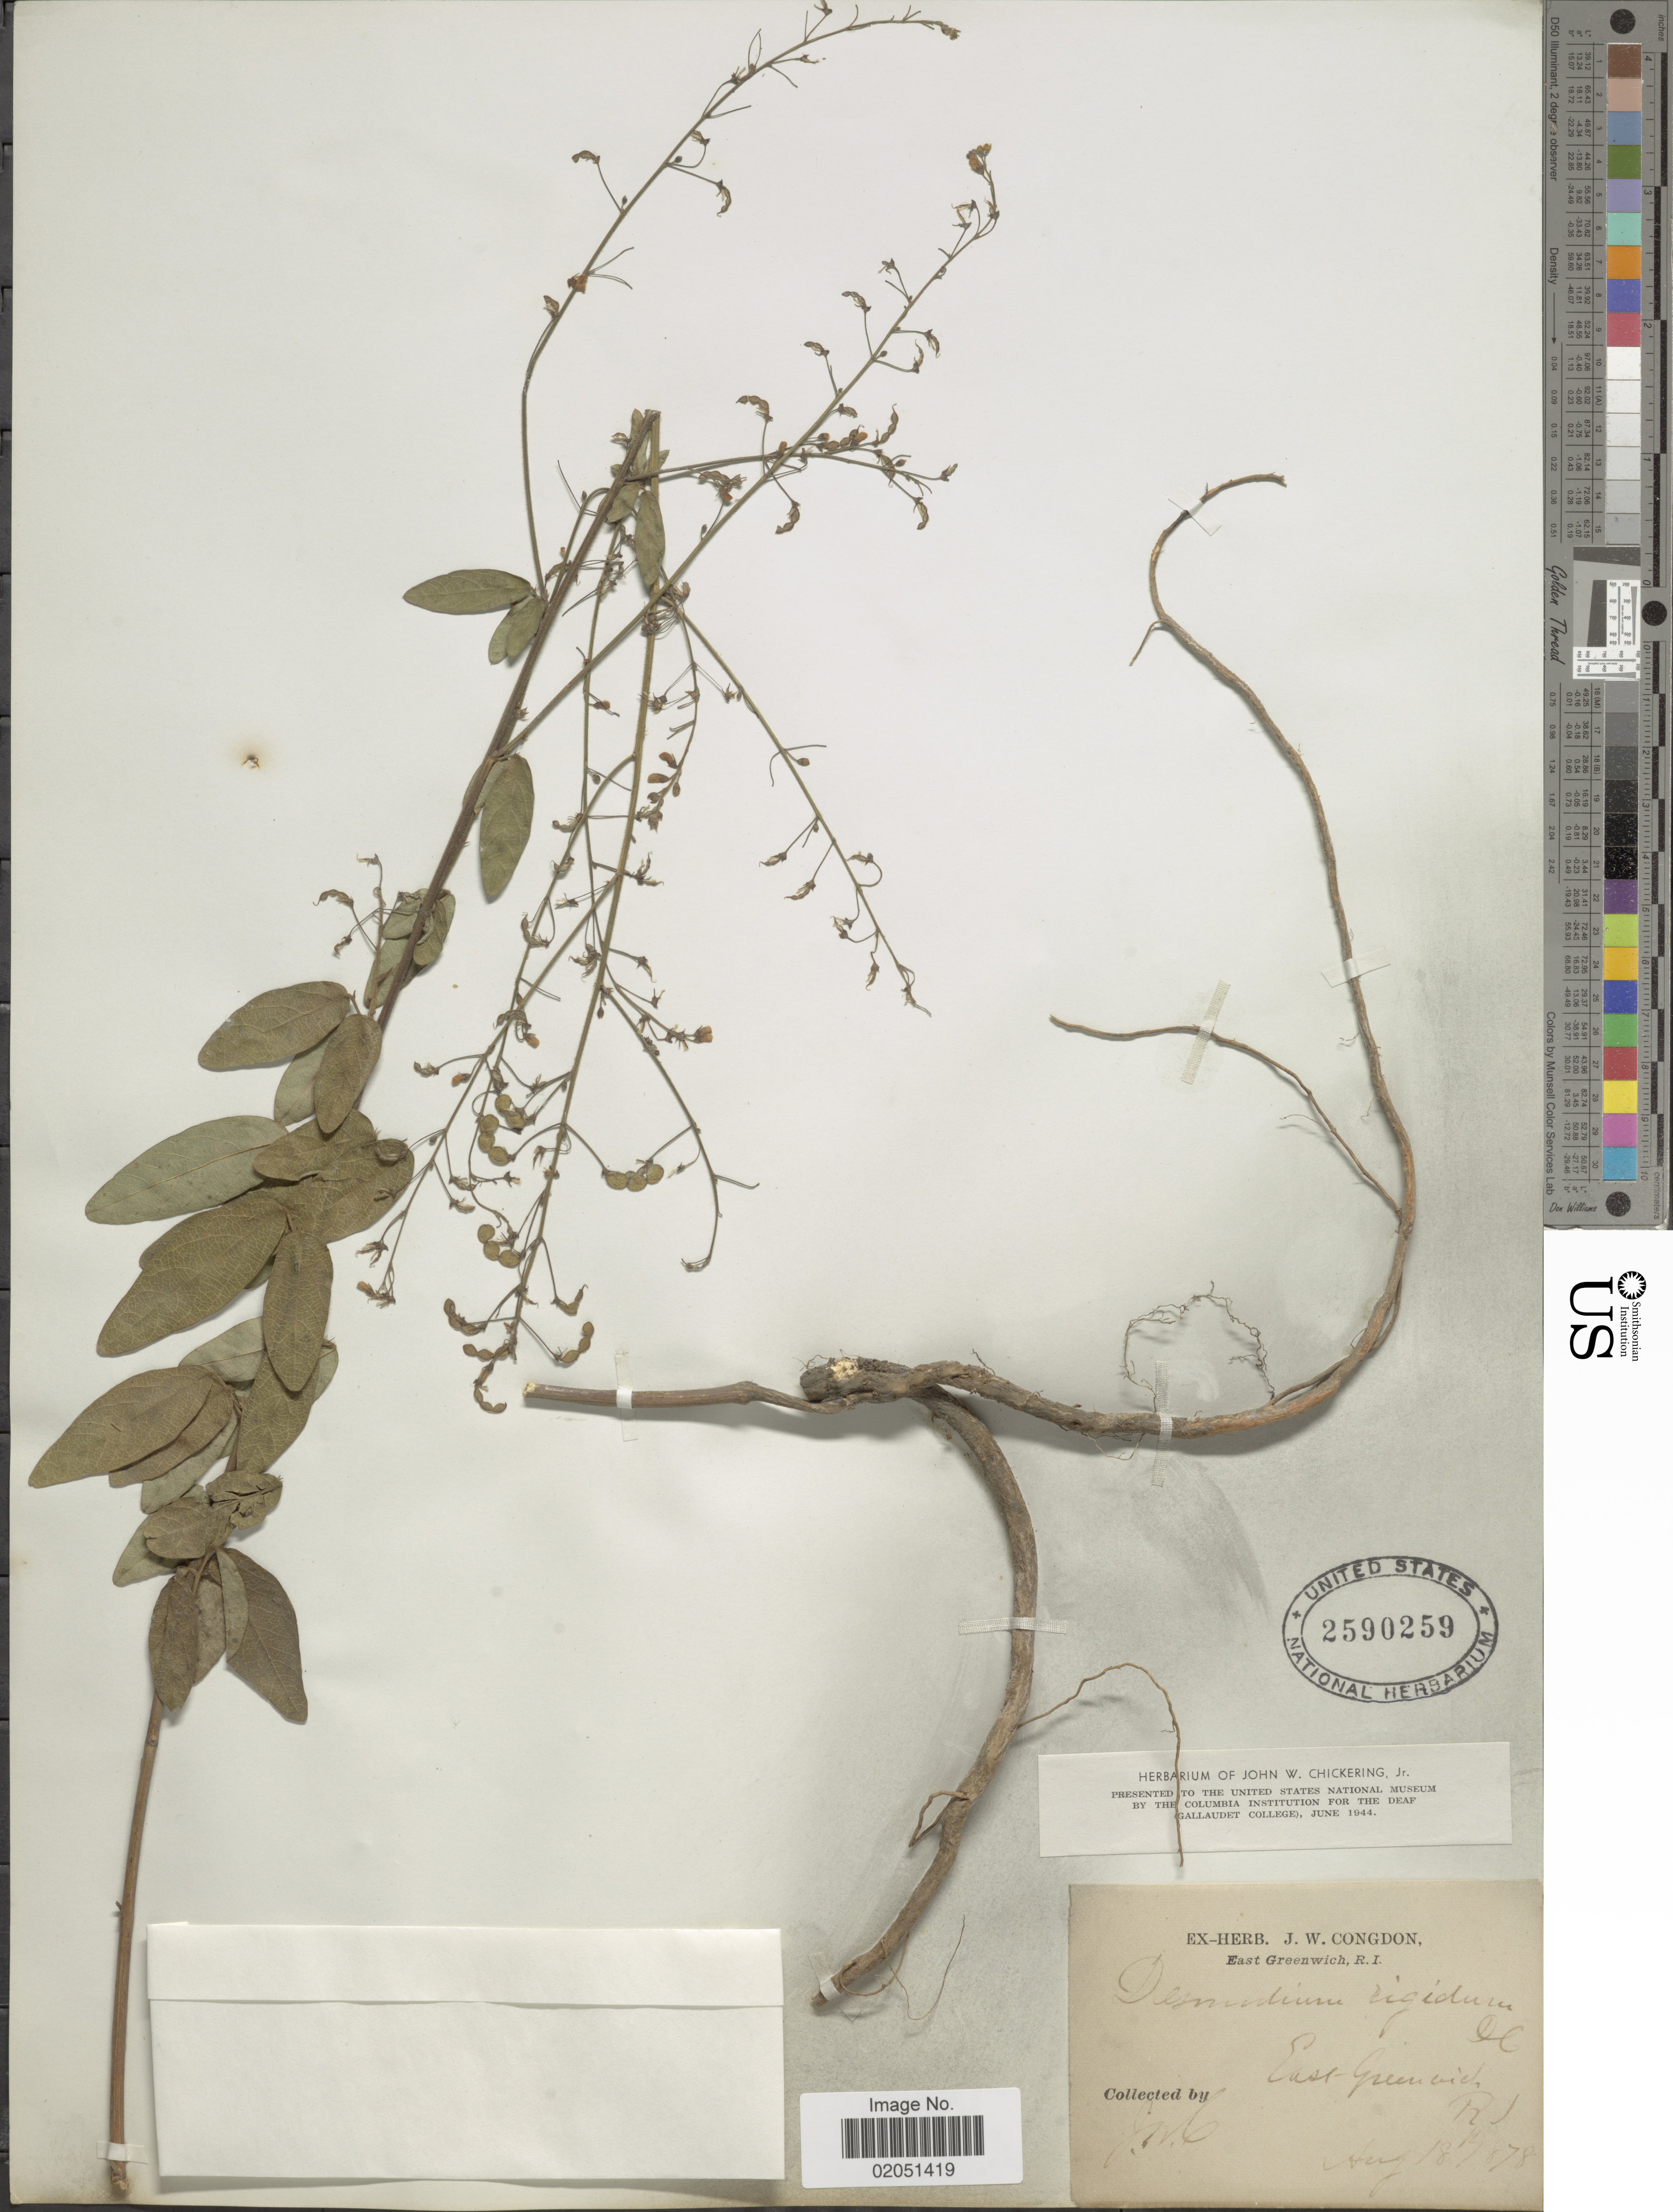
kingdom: Plantae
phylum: Tracheophyta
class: Magnoliopsida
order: Fabales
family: Fabaceae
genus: Desmodium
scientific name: Desmodium rigidum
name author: (Elliott) DC.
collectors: J. W. Congdon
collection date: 1878-08-18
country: United States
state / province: Rhode Island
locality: East-Greenwich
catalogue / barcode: US 2590259